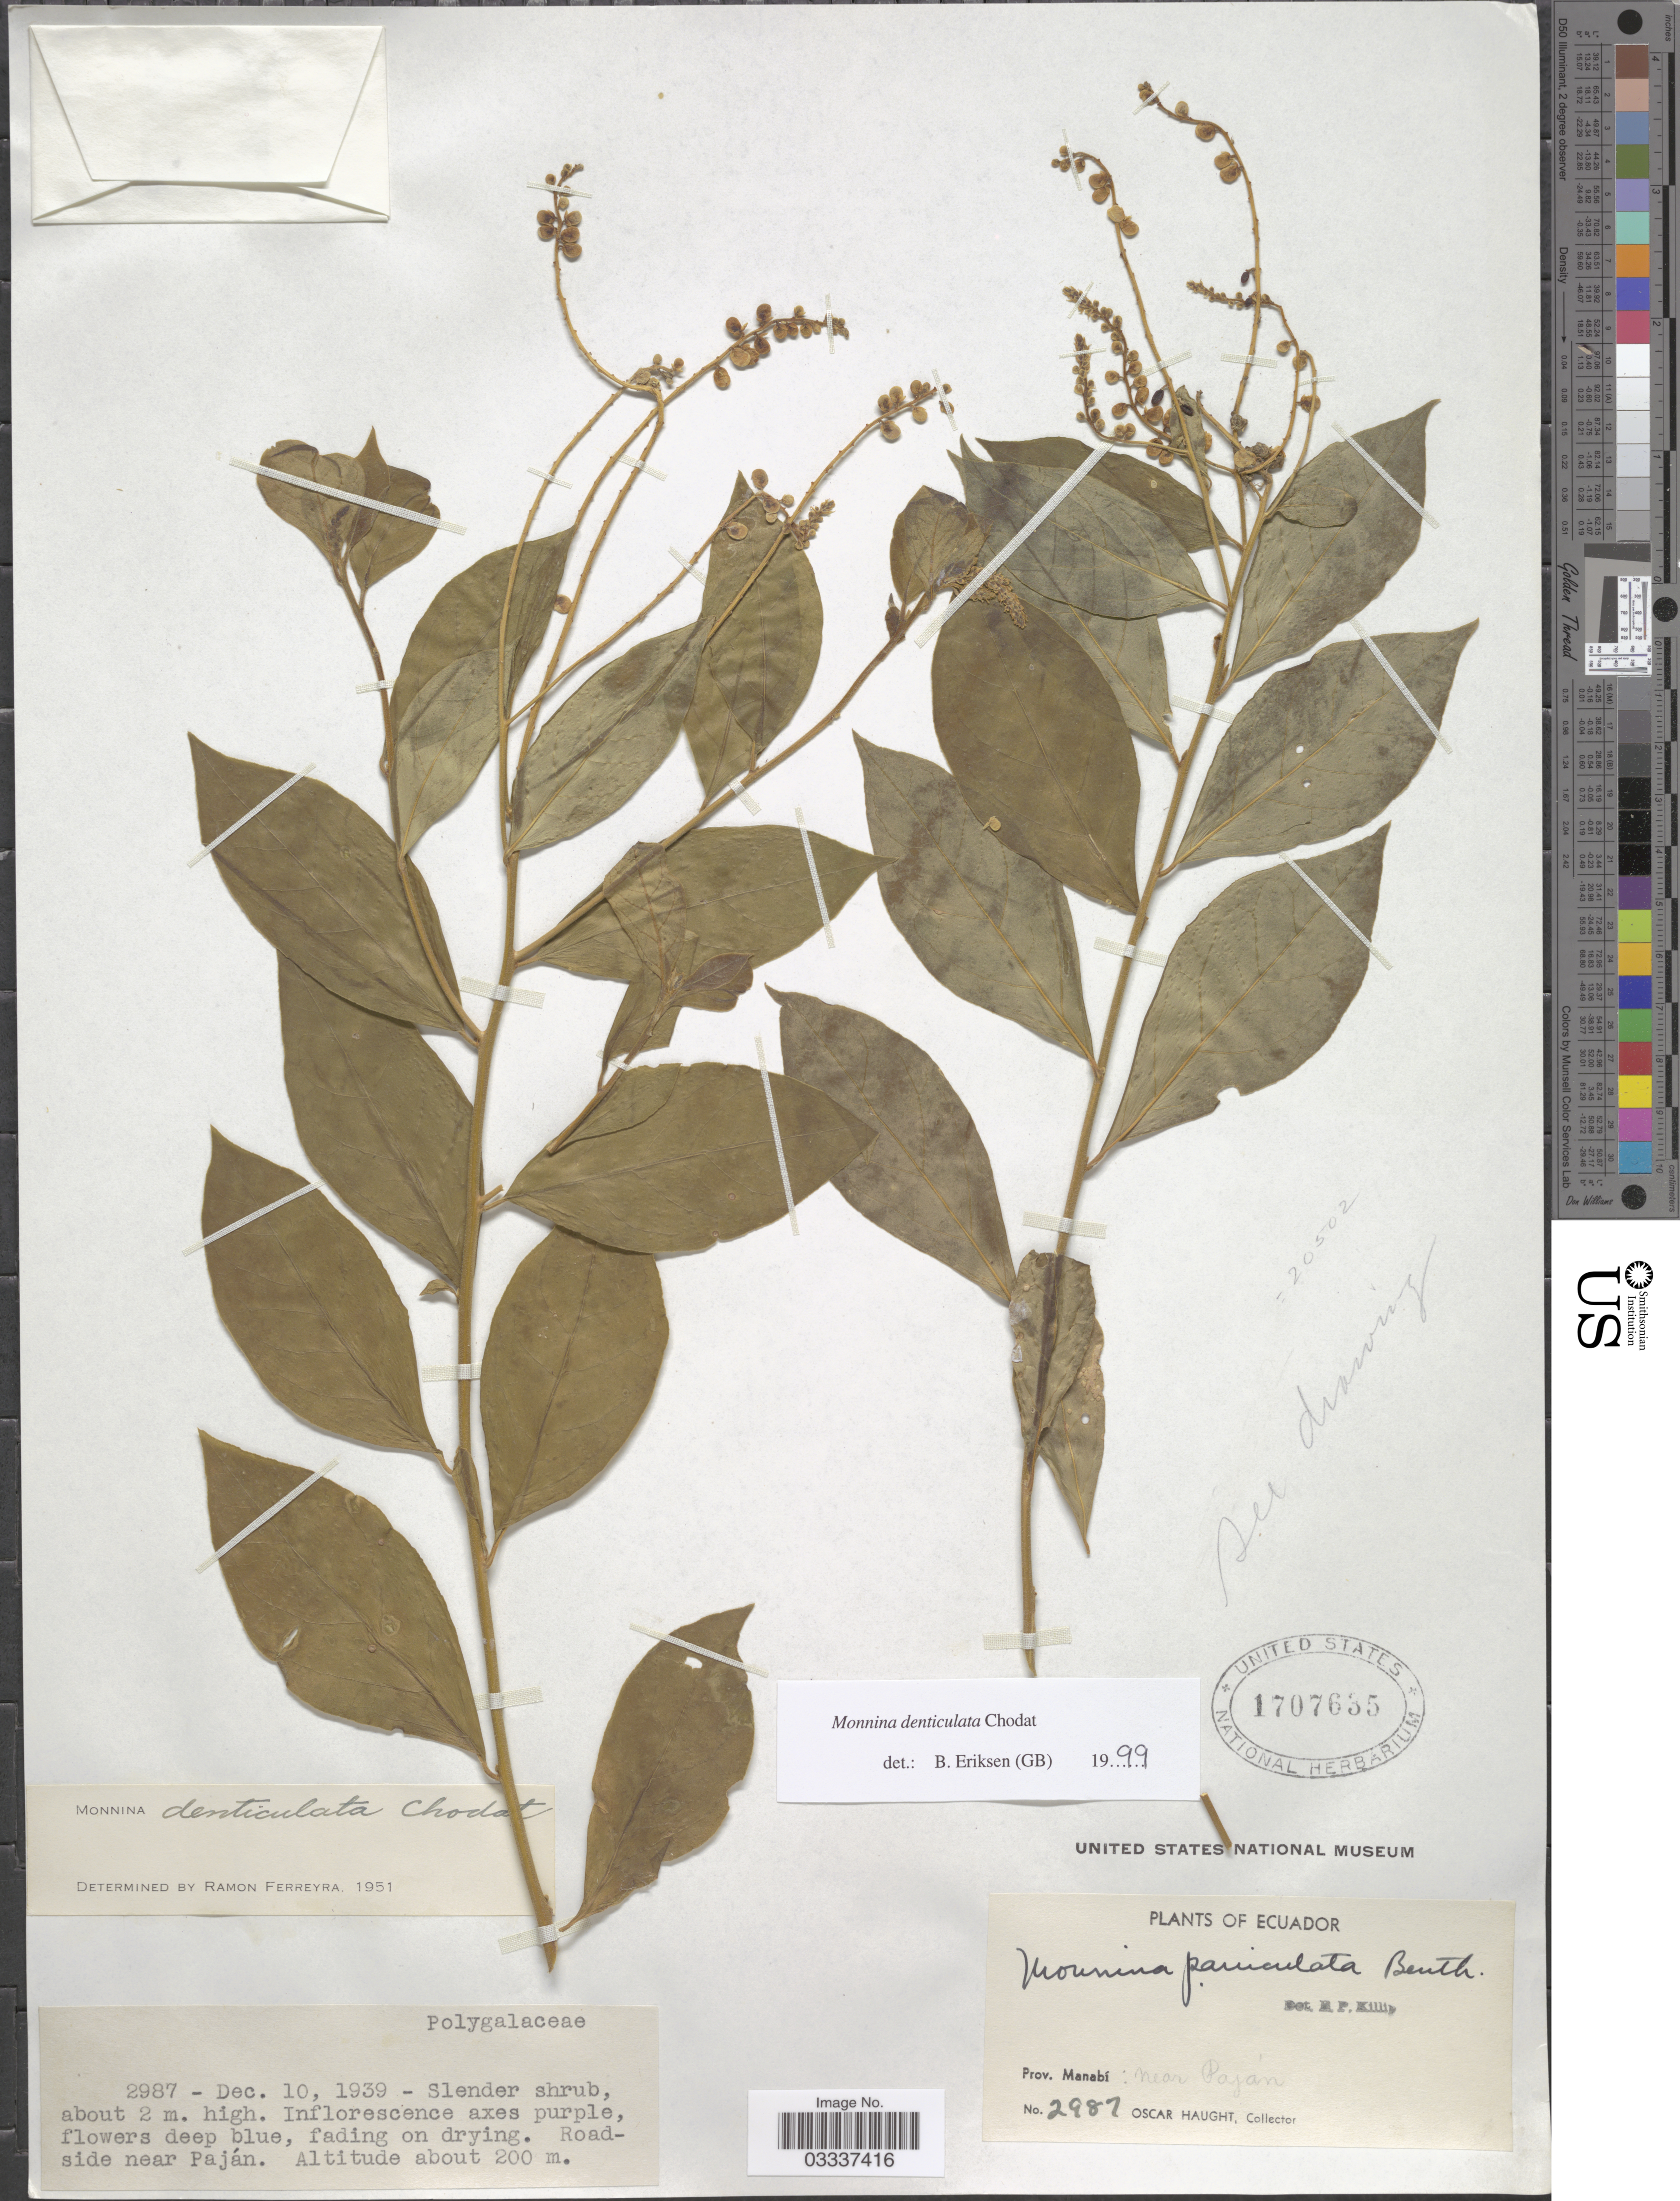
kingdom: Plantae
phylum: Tracheophyta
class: Magnoliopsida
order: Fabales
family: Polygalaceae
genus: Monnina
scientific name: Monnina denticulata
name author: Ruiz & Pav. ex Chodat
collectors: O. L. Haught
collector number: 2987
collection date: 1939-12-10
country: Ecuador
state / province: Manabí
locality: Roadside near Paján.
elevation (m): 200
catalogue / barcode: US 1707635